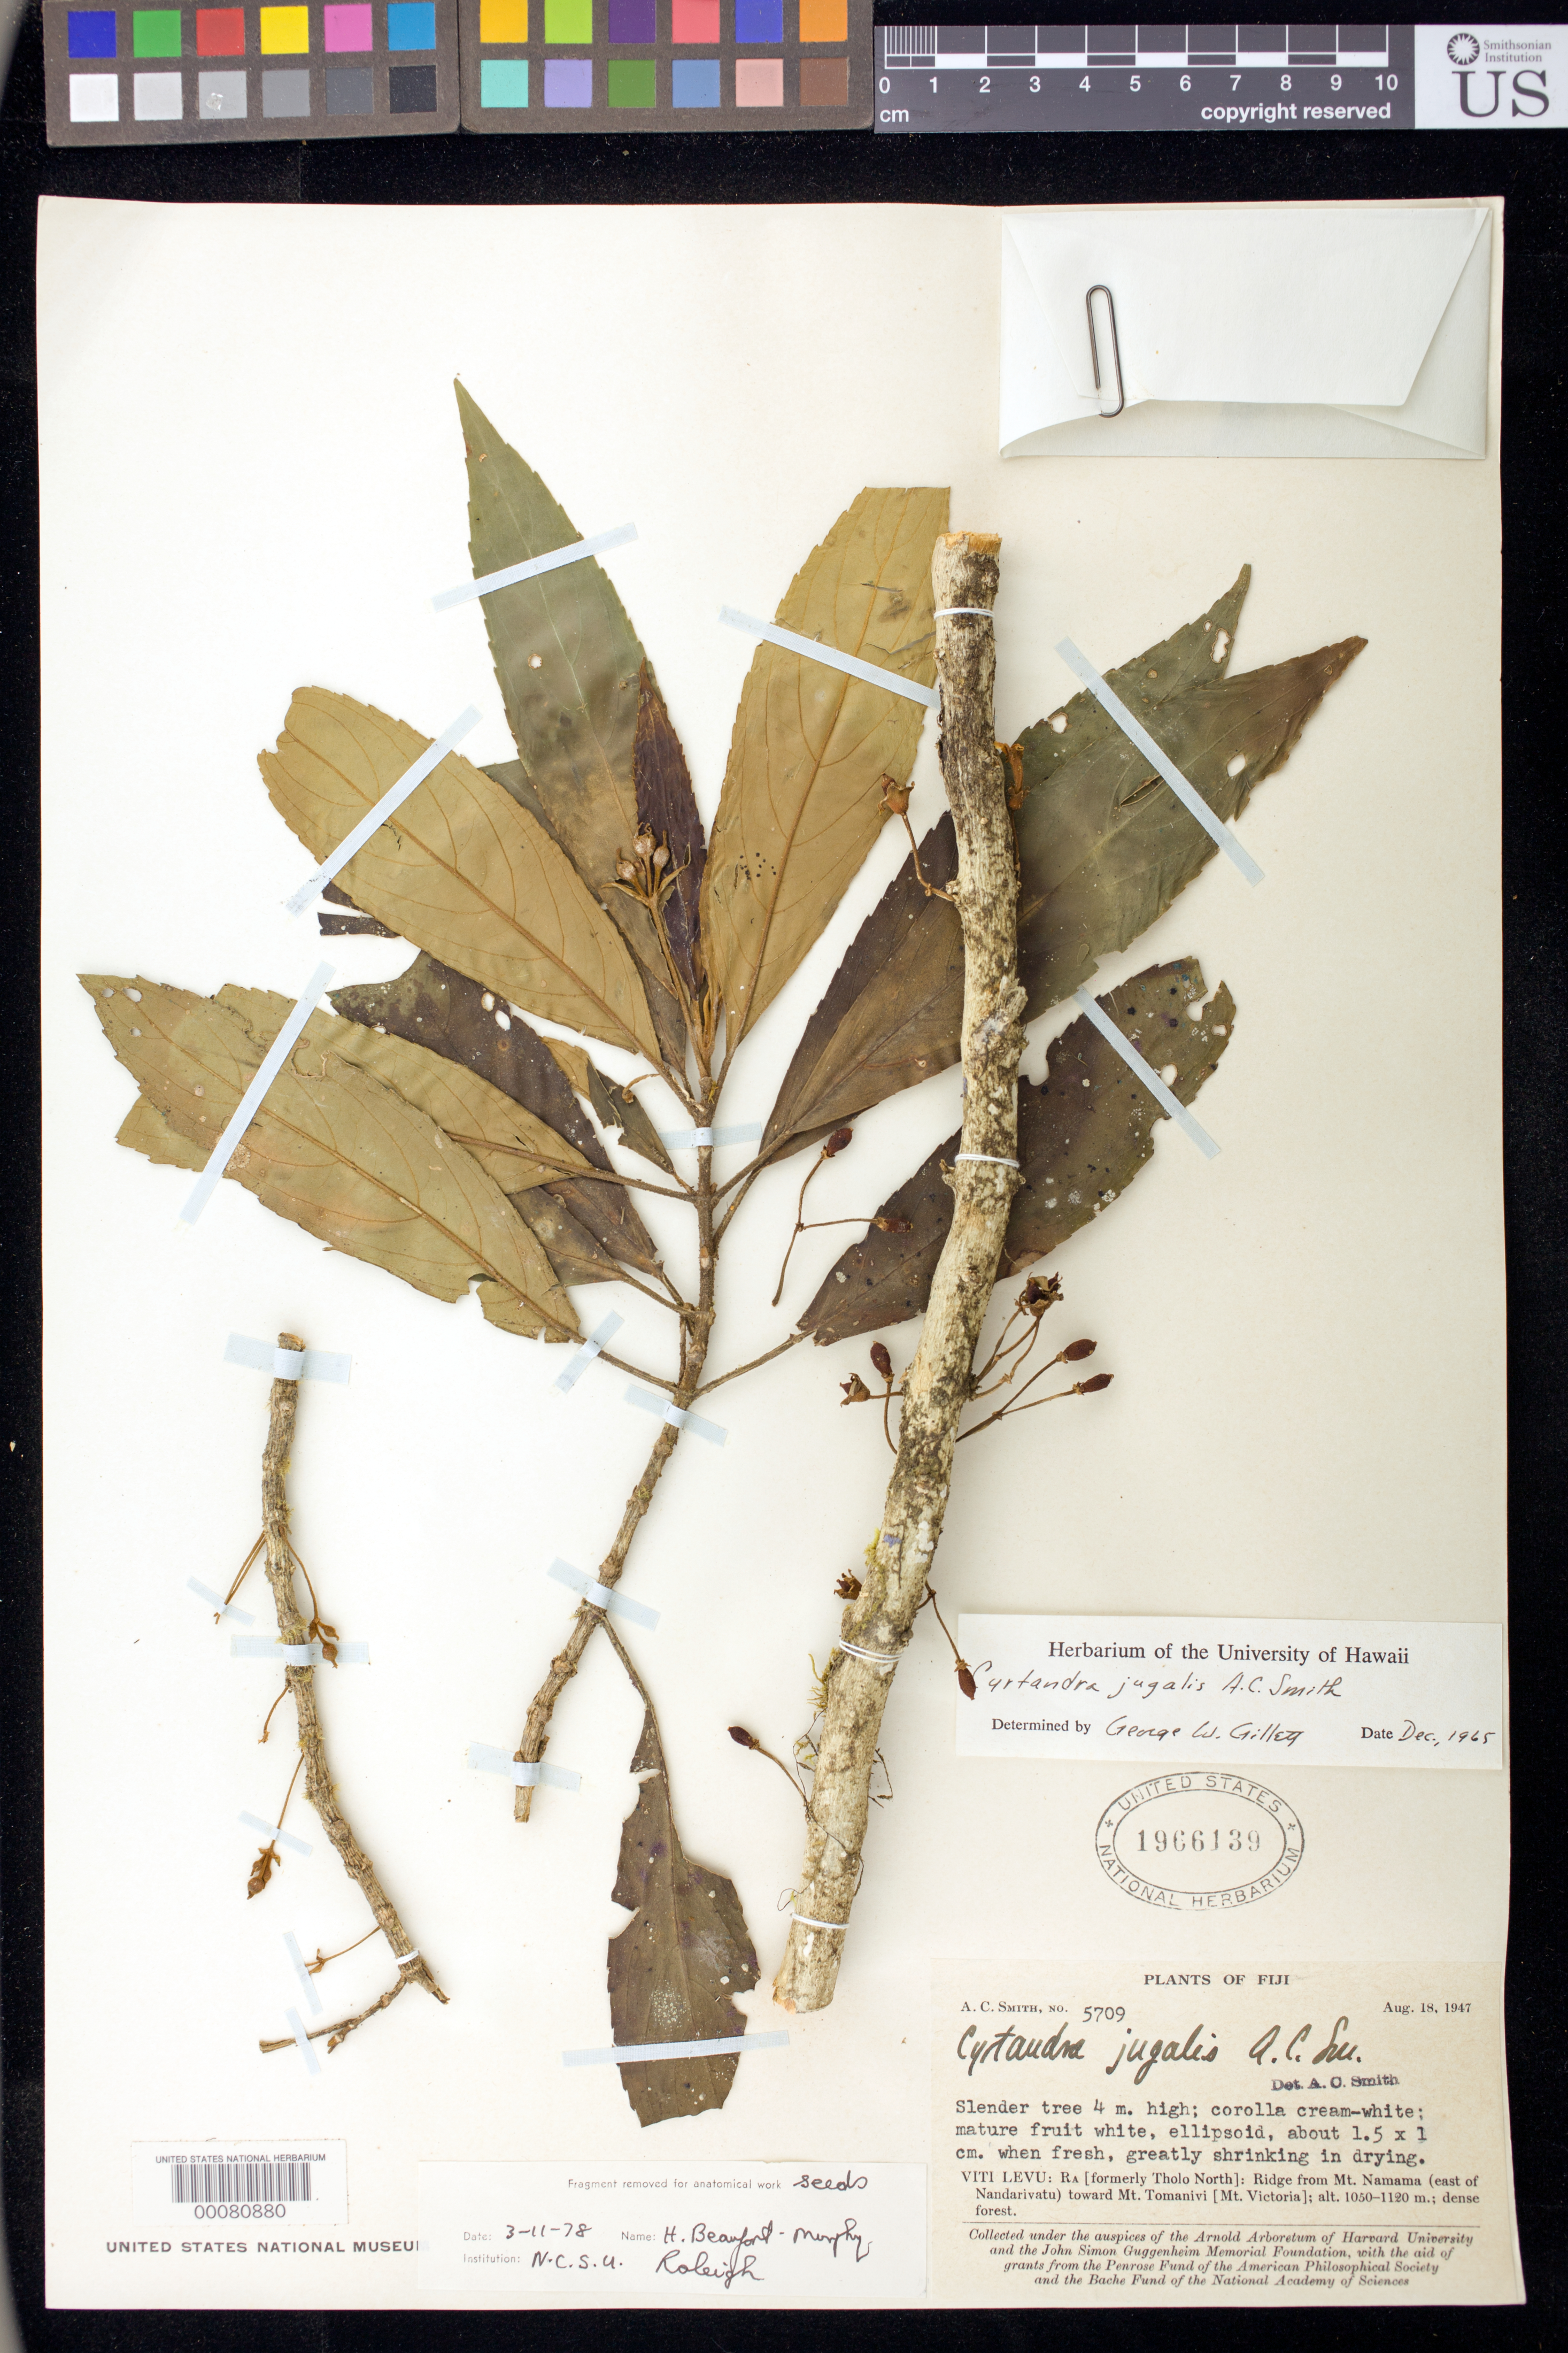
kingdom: Plantae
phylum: Tracheophyta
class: Magnoliopsida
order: Lamiales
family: Gesneriaceae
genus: Cyrtandra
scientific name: Cyrtandra jugalis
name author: A.C. Sm.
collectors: A. C. Smith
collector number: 5709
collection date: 1947-08-18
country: Fiji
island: Viti Levu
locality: Ra (formerly Tholo North): Ridge from Mt. Namama (east of Nandarivatu) toward Mt. Tomanivi (Mt. Victoria)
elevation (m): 1050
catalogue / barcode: US 1966139